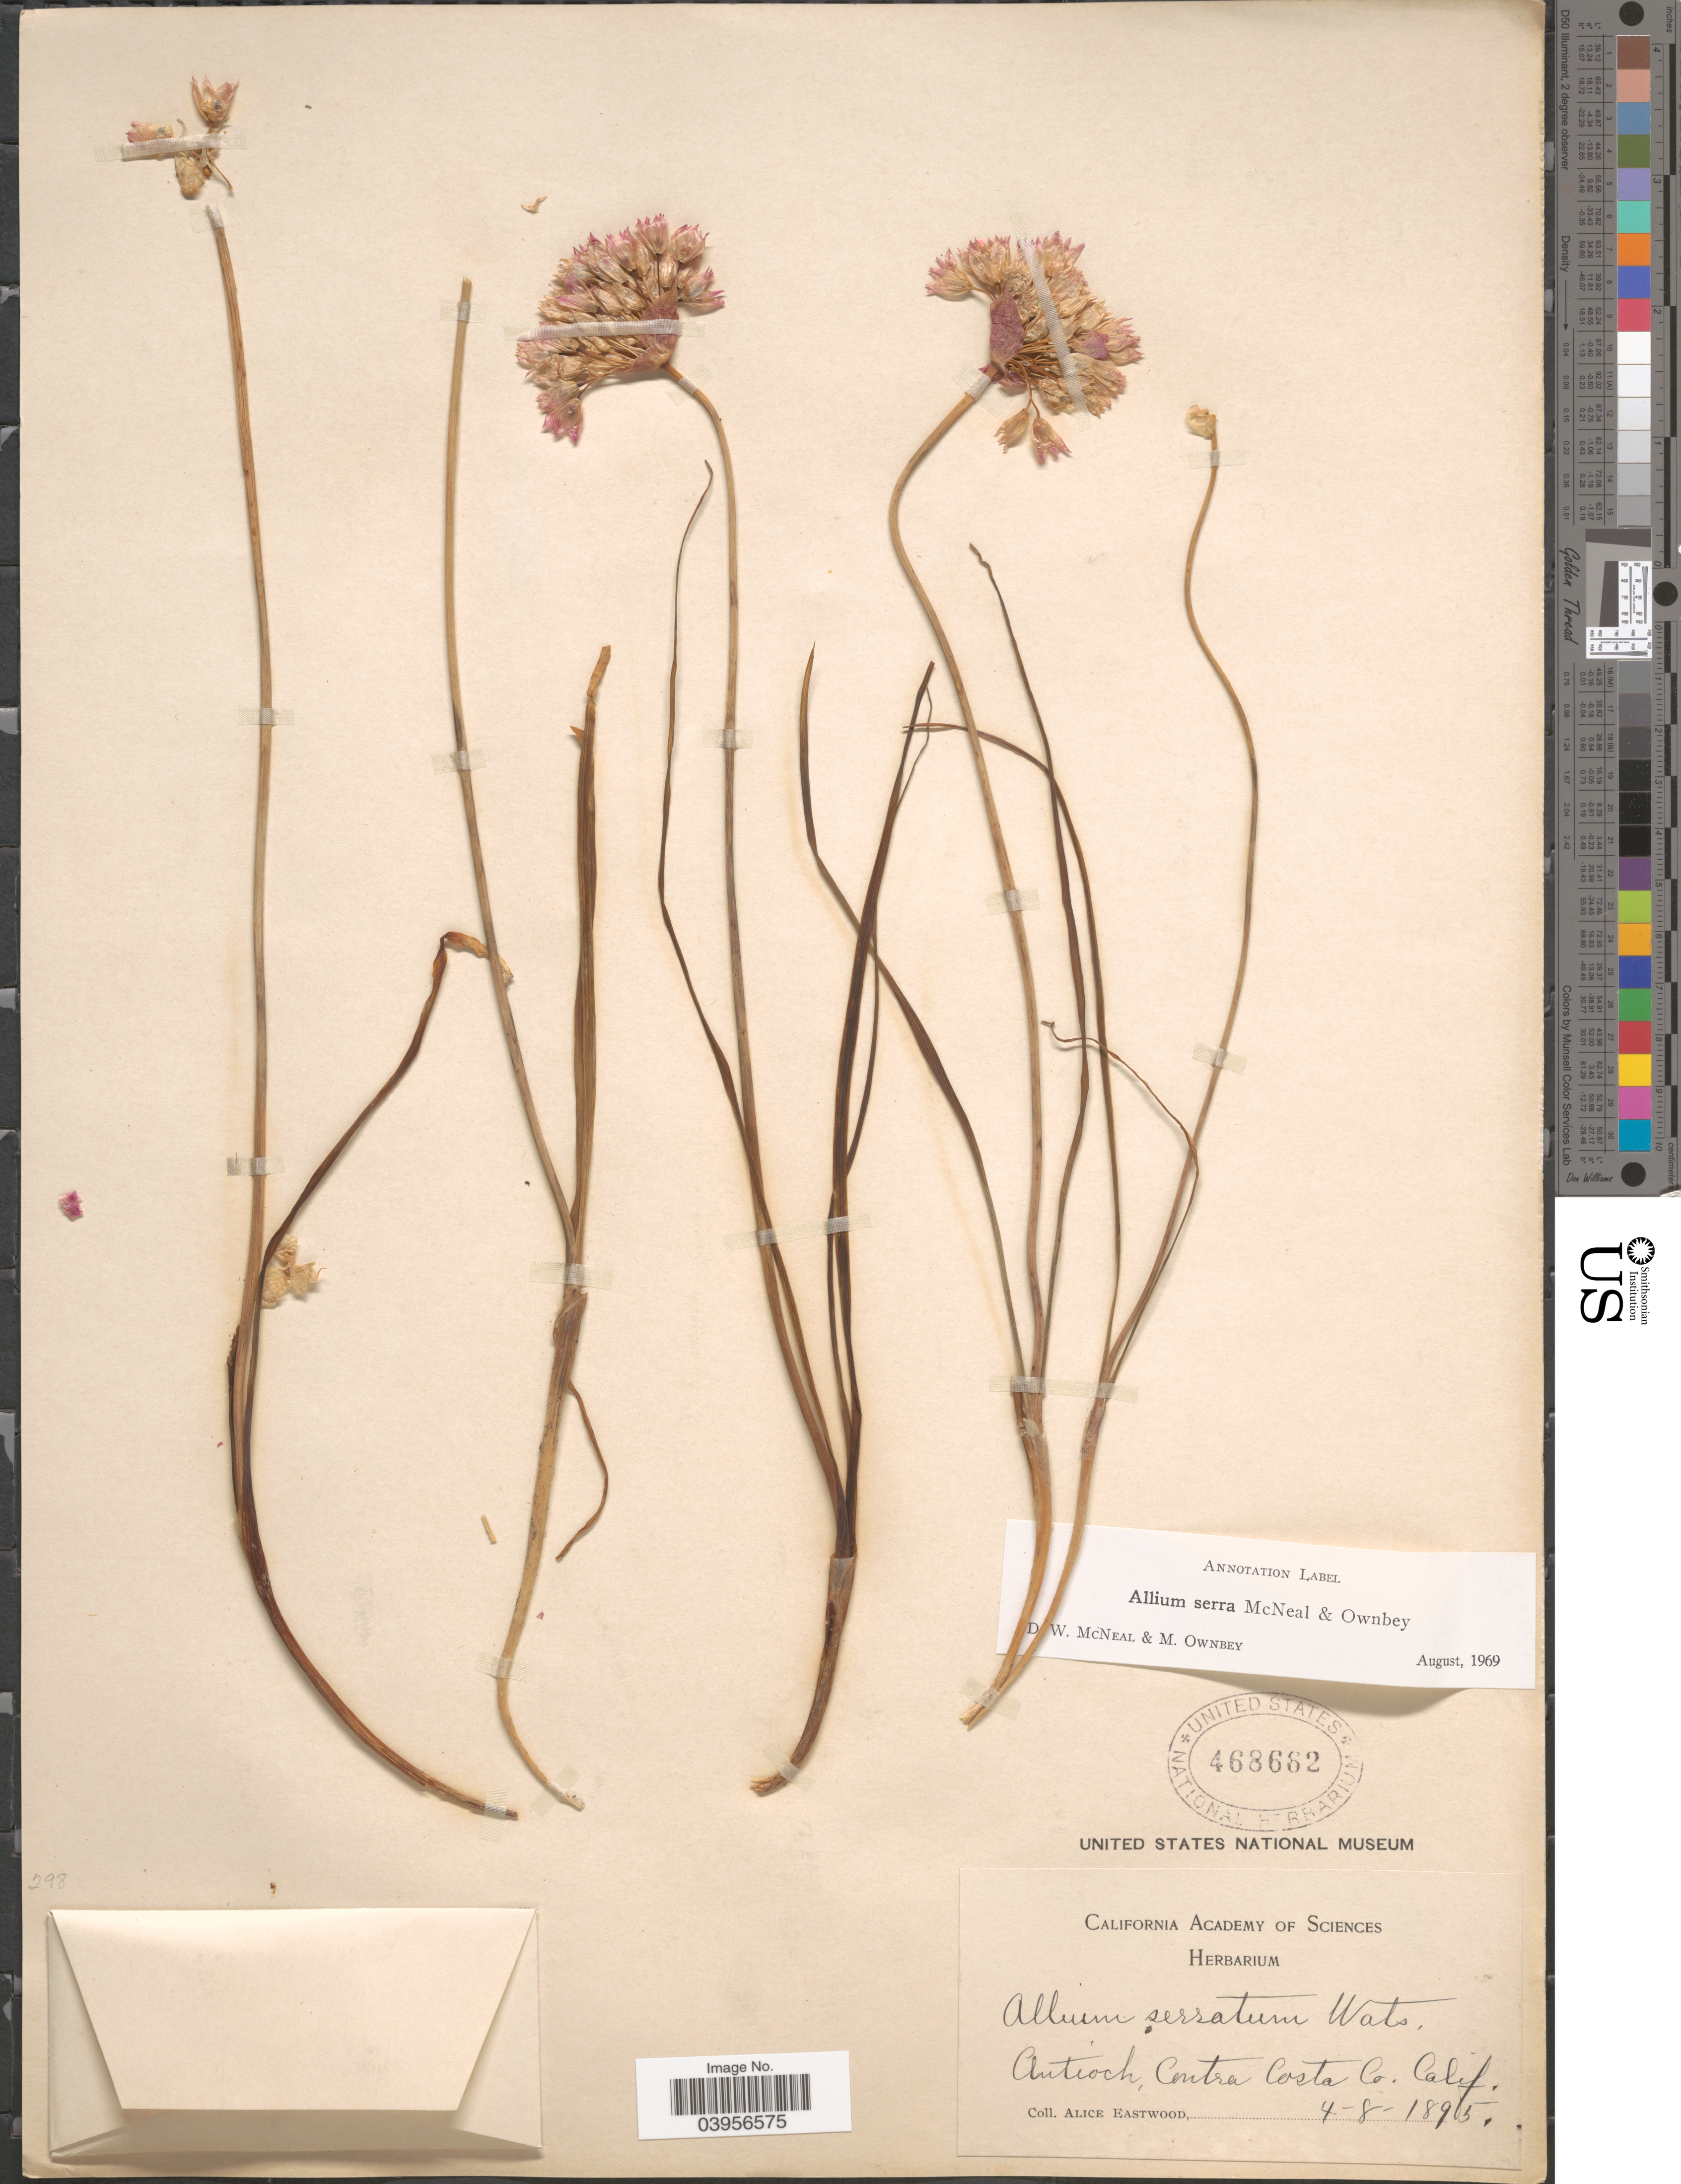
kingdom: Plantae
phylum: Tracheophyta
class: Liliopsida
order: Asparagales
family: Amaryllidaceae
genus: Allium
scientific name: Allium serra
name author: McNeal & Ownbey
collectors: A. Eastwood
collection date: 1895-04-08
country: United States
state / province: California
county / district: Contra Costa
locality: Antioch, Contra Costa Co.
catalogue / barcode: US 468662